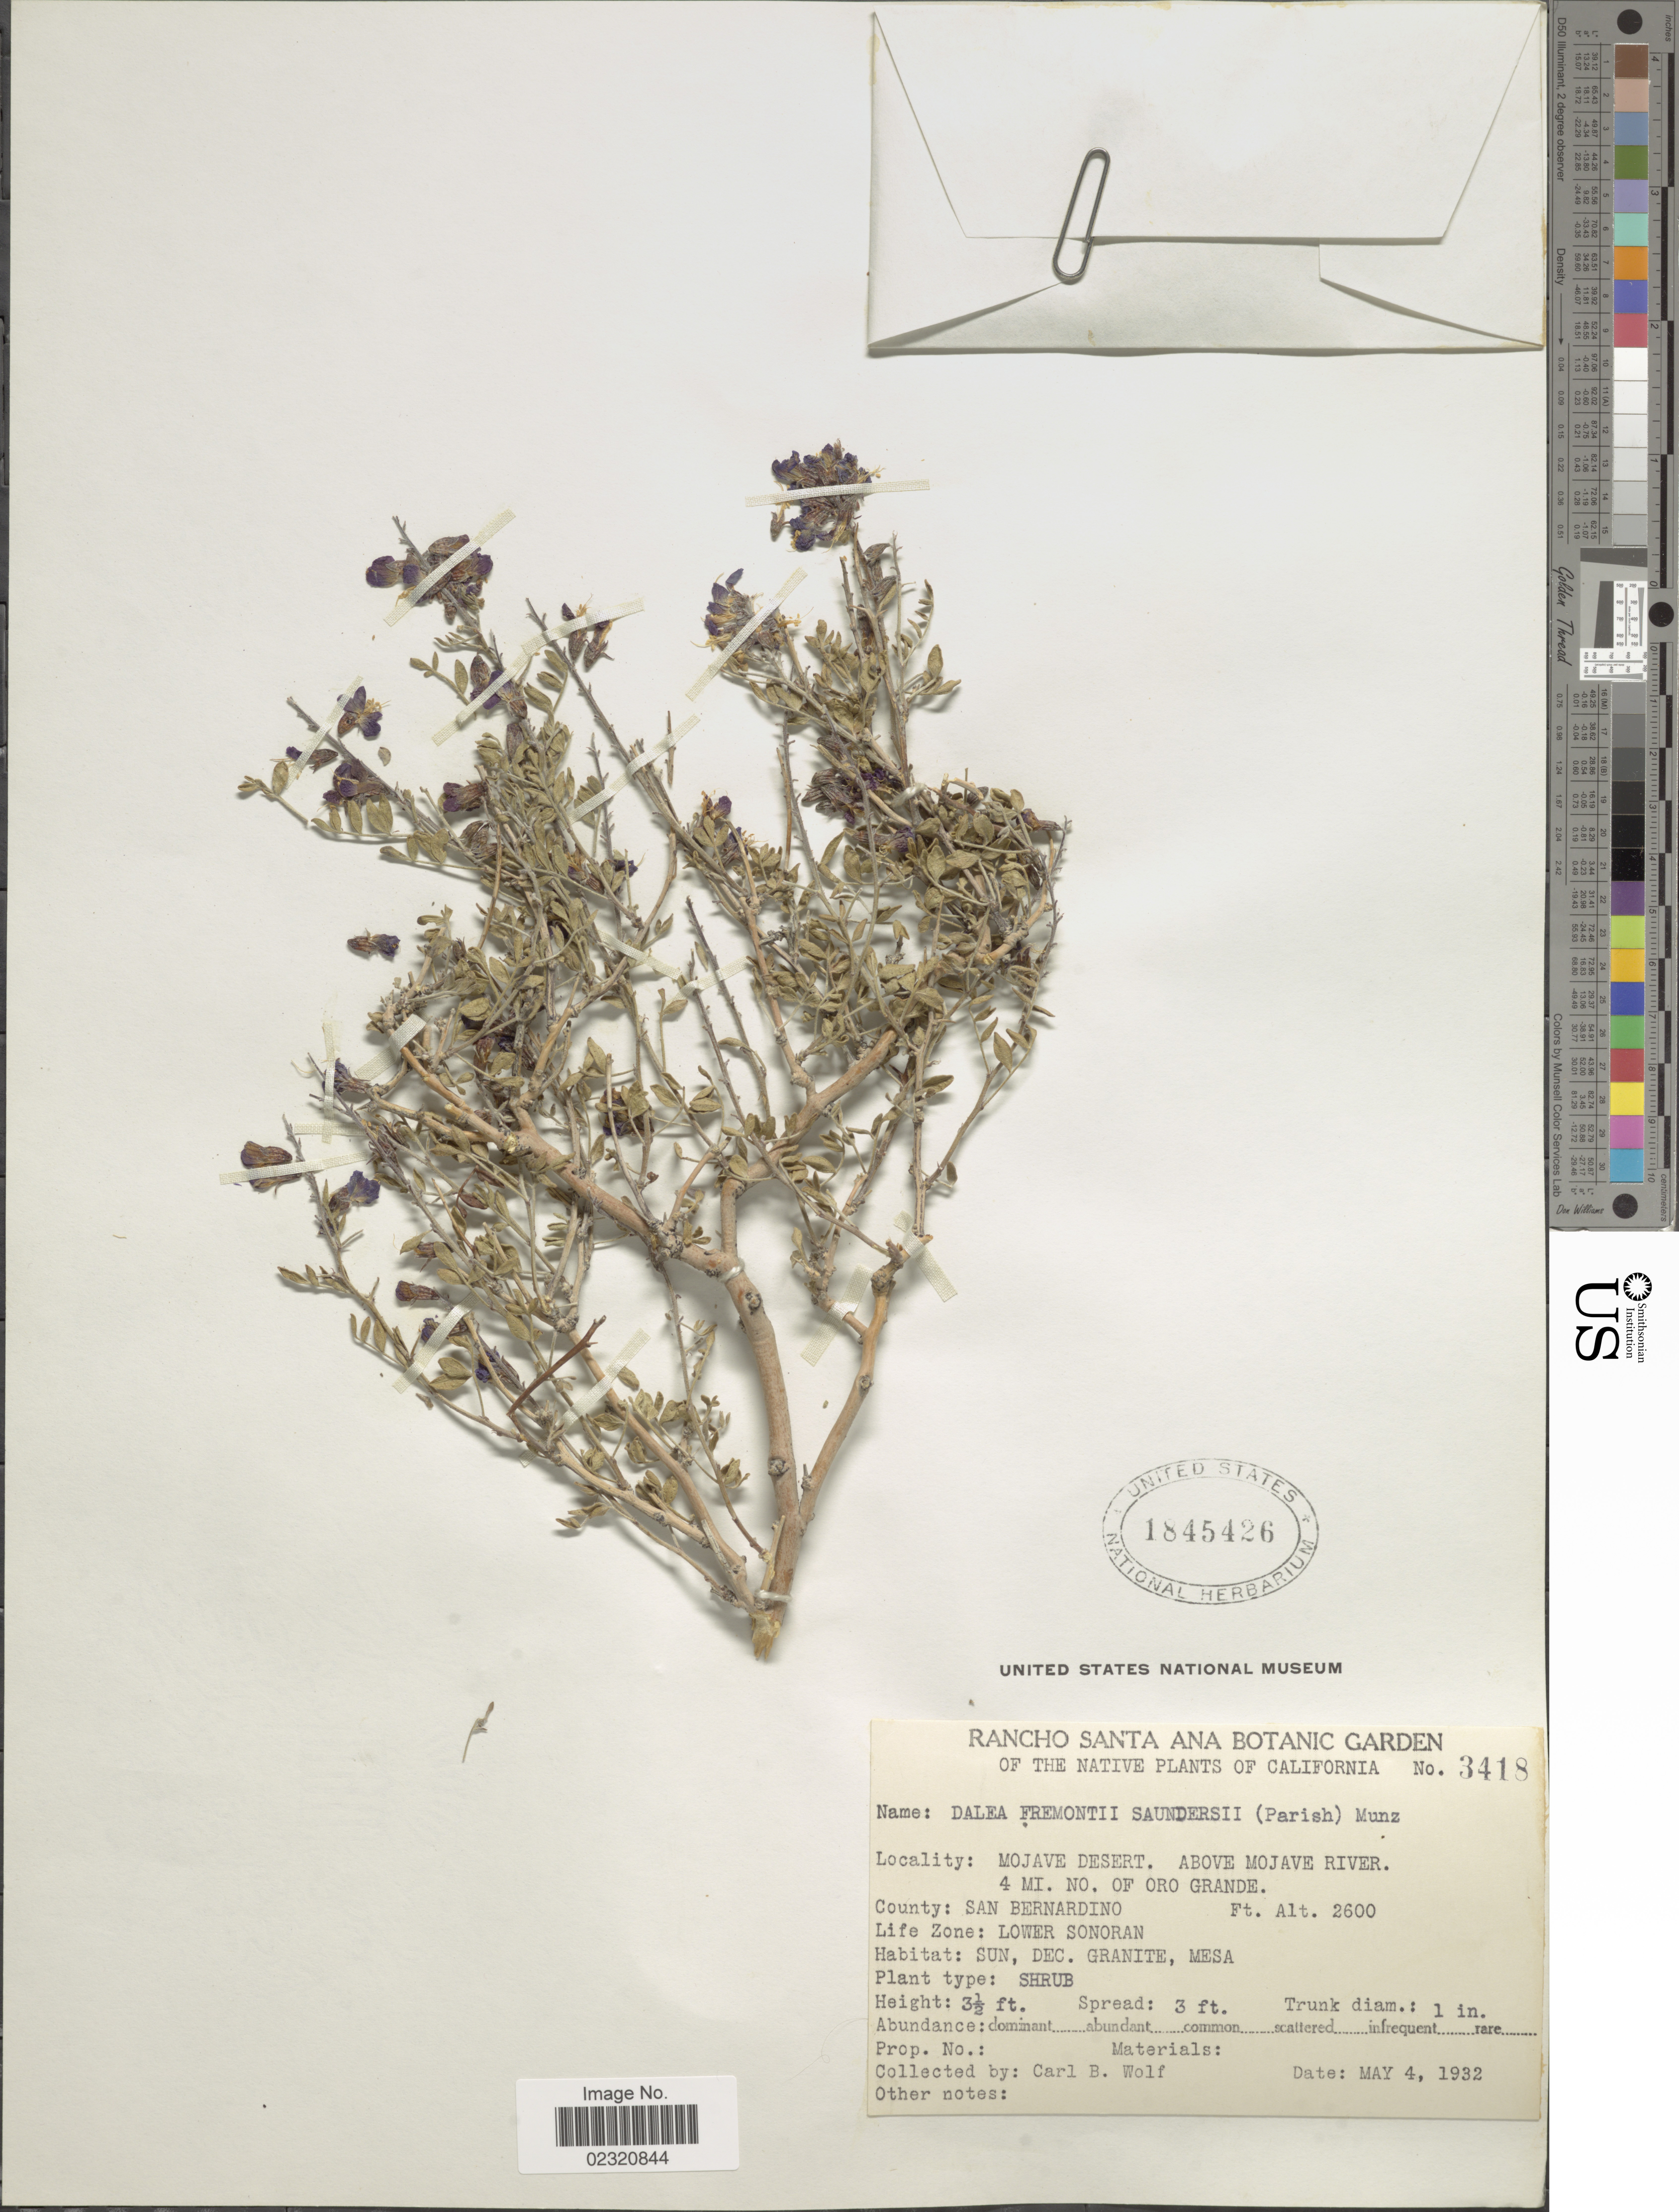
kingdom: Plantae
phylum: Tracheophyta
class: Magnoliopsida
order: Fabales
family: Fabaceae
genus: Psorothamnus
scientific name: Psorothamnus arborescens var. minutifolius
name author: (Parish) Barneby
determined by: Strong, Mark T., (BOT), Smithsonian Institution - National Museum of Natural History (UNITED STATES)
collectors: C. B. Wolf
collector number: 3418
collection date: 1932-05-04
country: United States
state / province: California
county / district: San Bernardino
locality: Mojave Desert. Above Mojave River. 4 Mi. NO. of Oro Grande, County San Bernardino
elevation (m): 792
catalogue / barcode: US 1845426